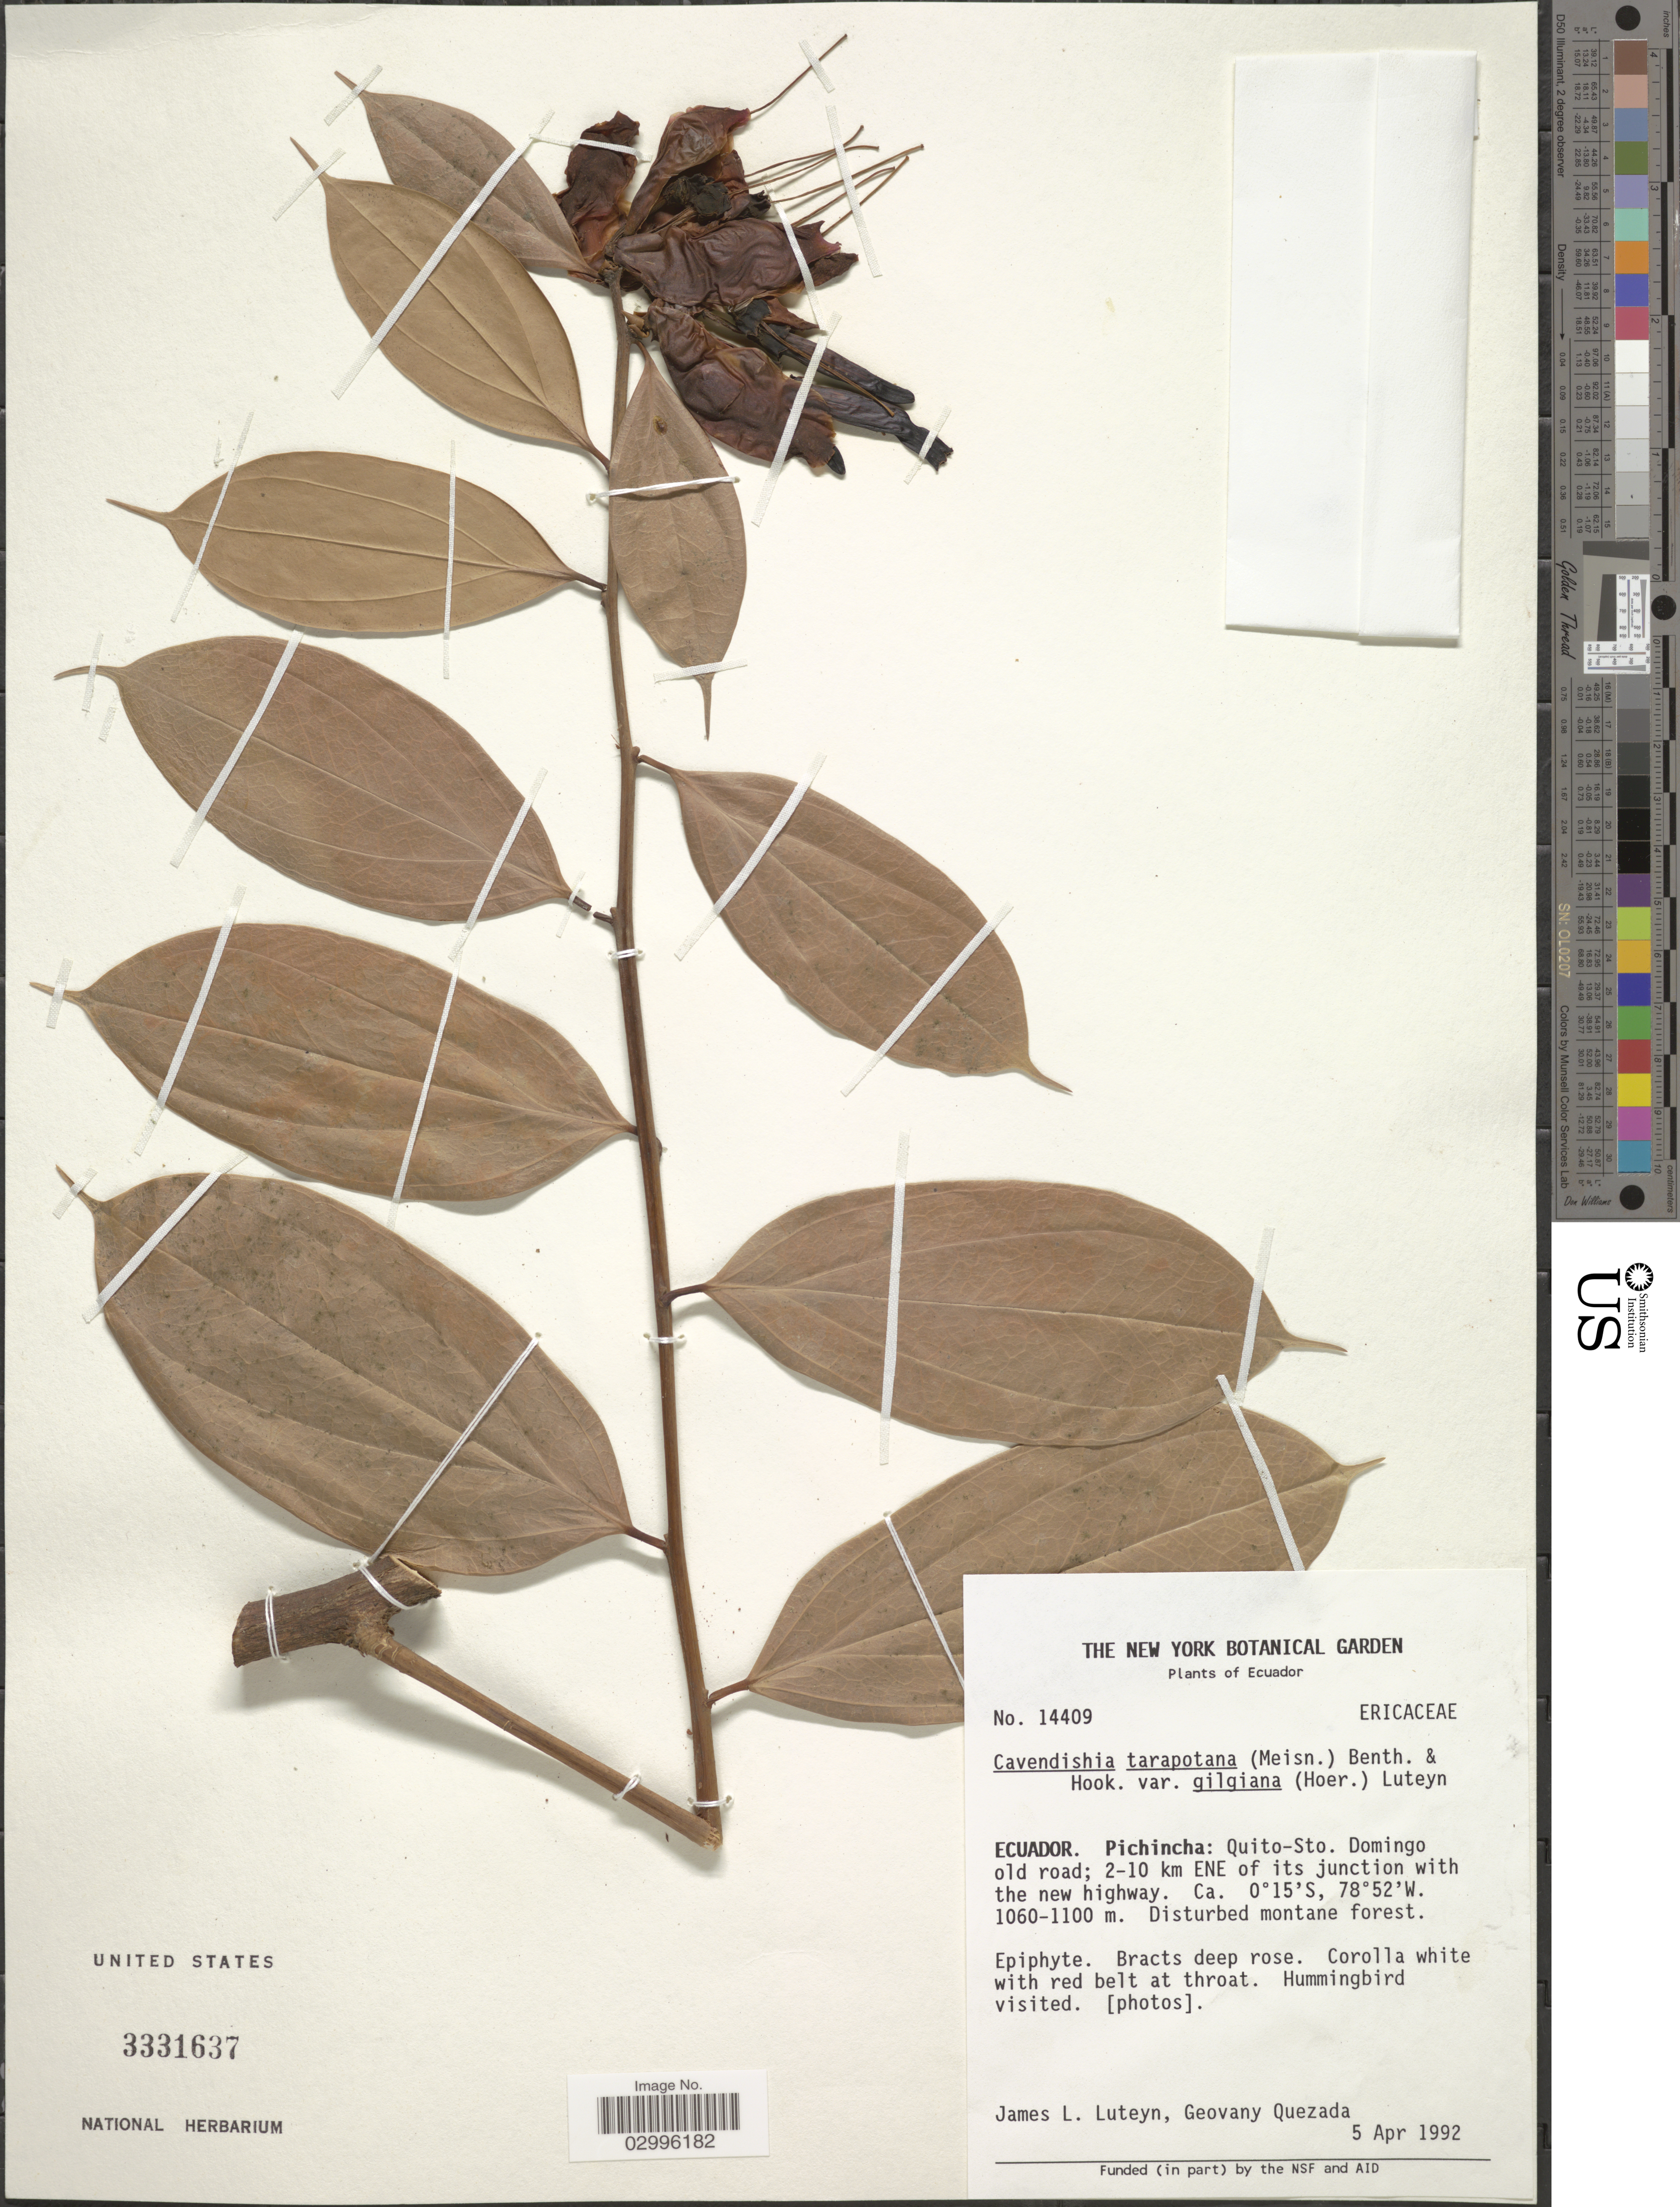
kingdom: Plantae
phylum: Tracheophyta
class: Magnoliopsida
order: Ericales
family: Ericaceae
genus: Cavendishia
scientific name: Cavendishia tarapotana var. gilgiana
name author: (Hoerold) Luteyn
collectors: J. L. Luteyn & G. Quezada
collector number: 14409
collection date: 1992-04-05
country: Ecuador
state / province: Pichincha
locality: Quito-Sto. Domingo old road; 2-10 km ENE of its junction with the new highway.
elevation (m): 1060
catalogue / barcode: US 3331637